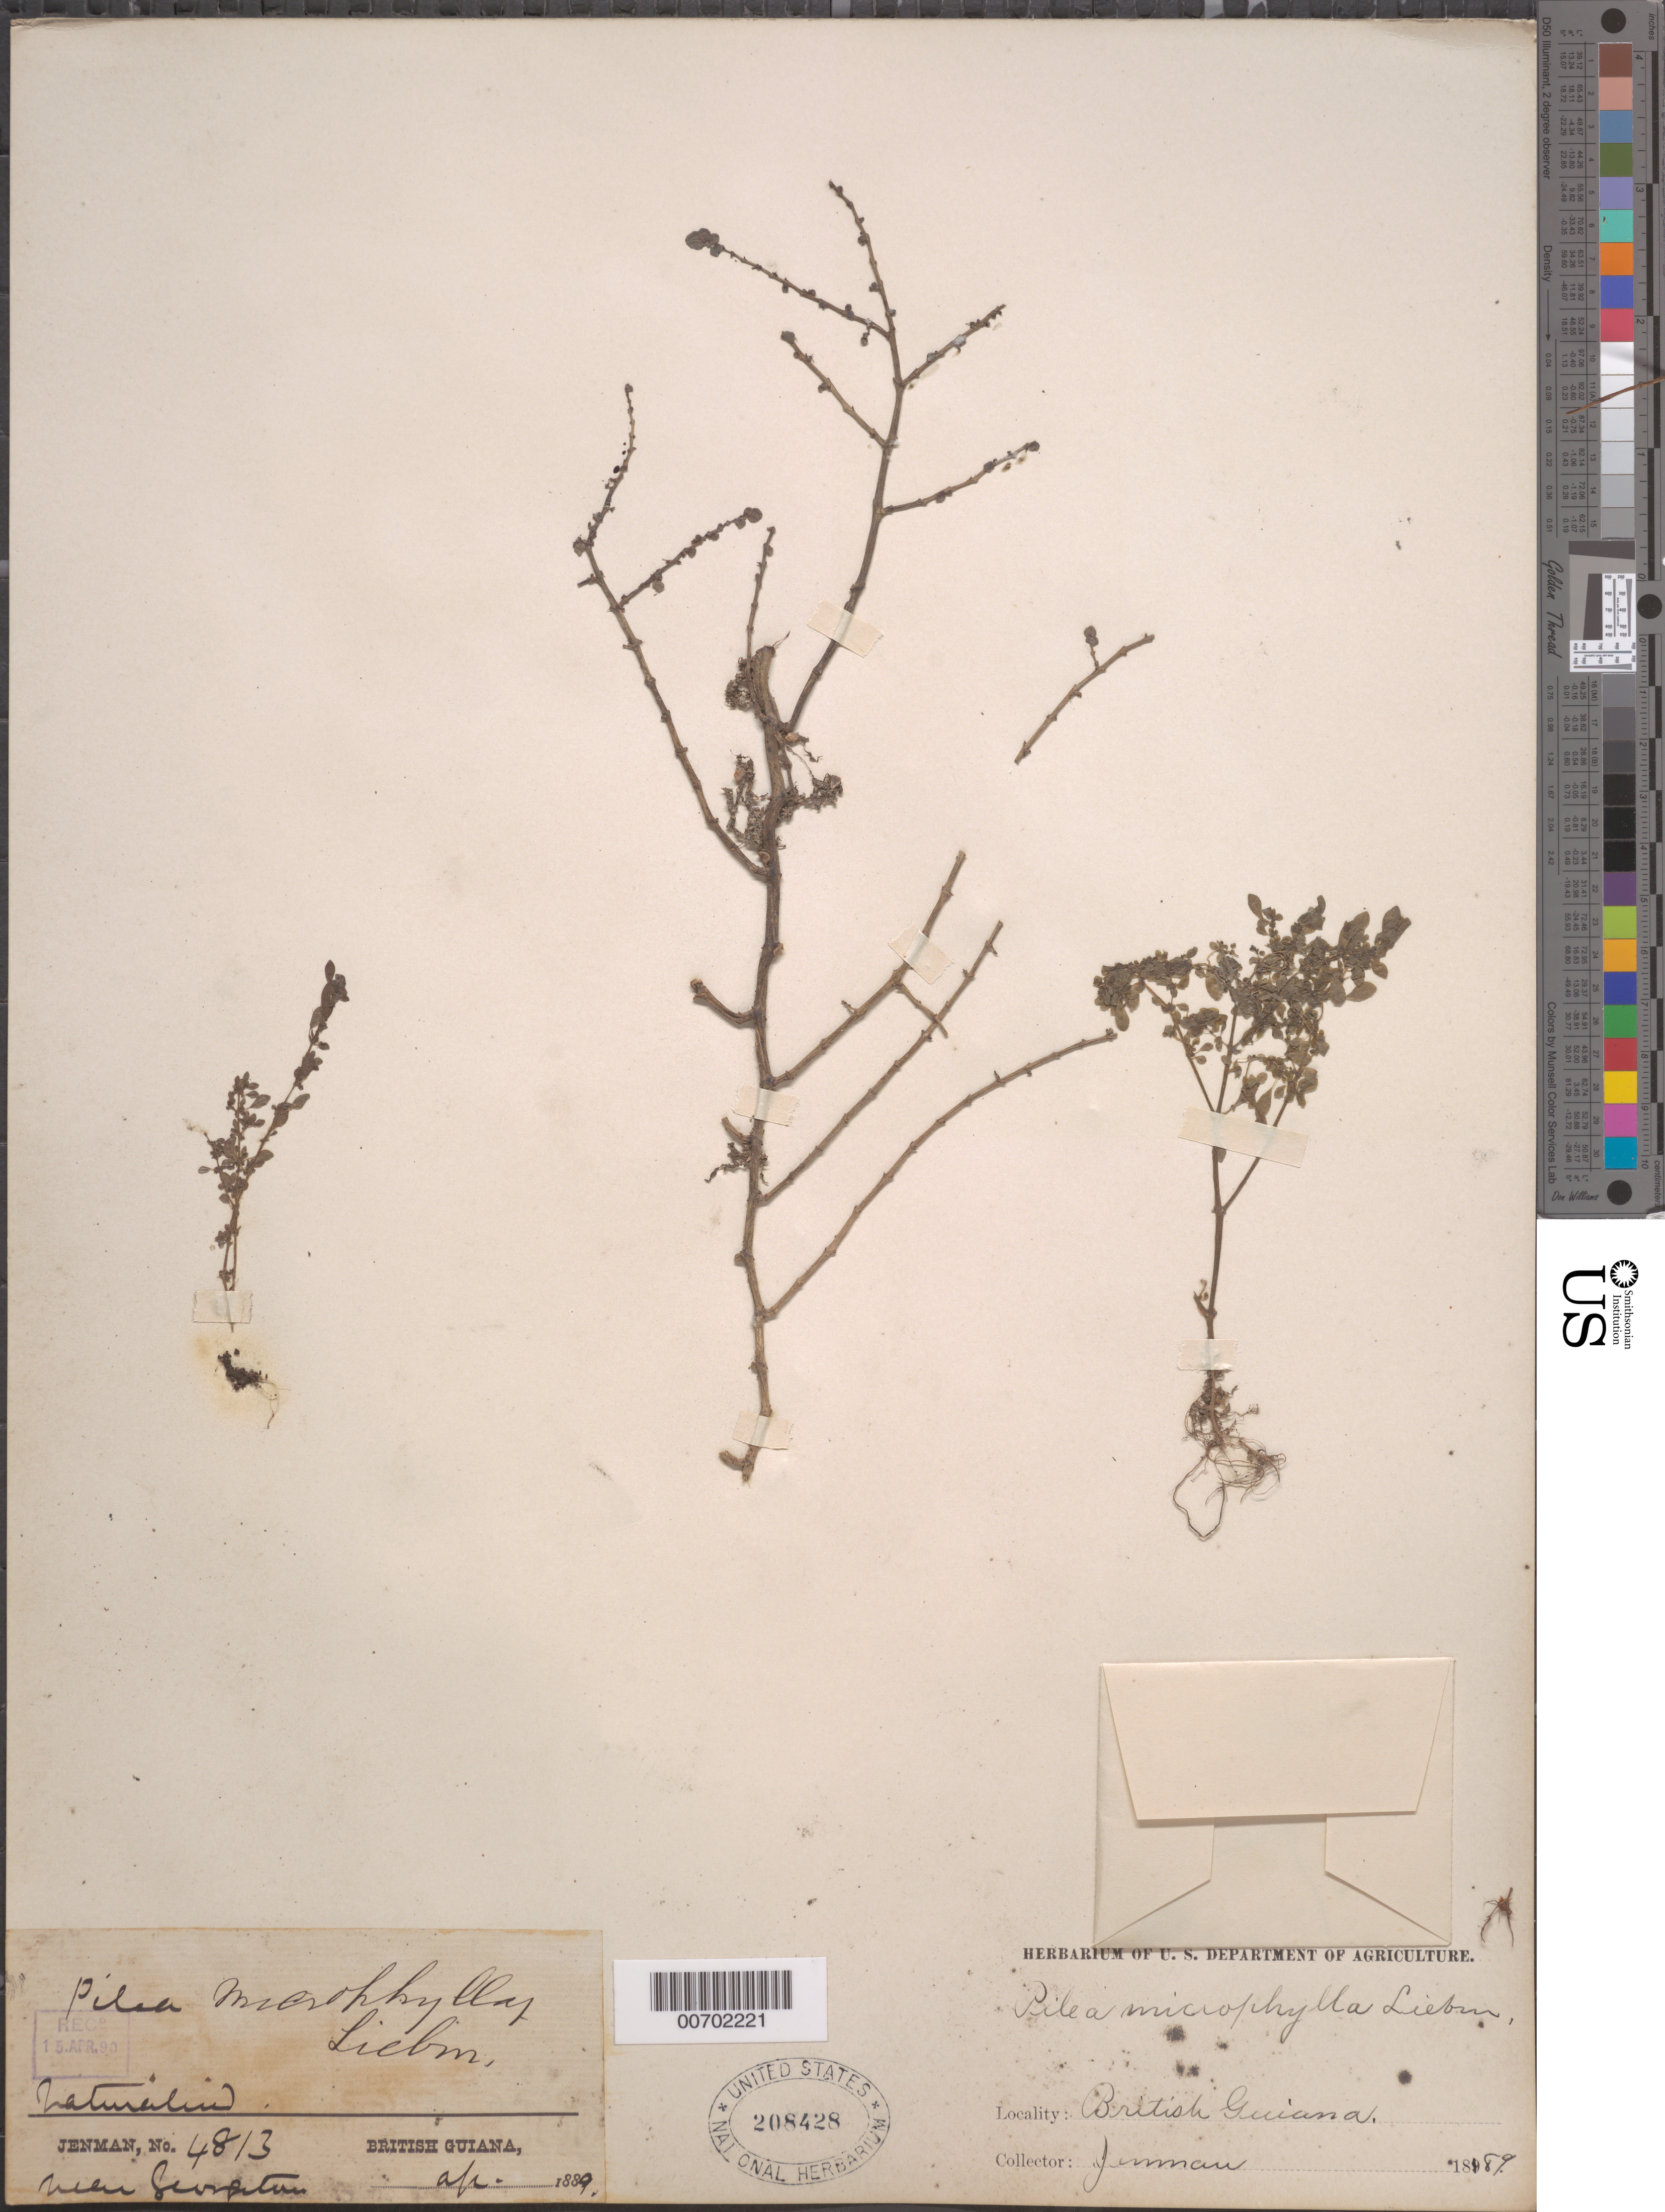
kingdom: Plantae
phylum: Tracheophyta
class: Magnoliopsida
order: Rosales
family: Urticaceae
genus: Pilea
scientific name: Pilea microphylla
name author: (L.) Liebm.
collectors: G. S. Jenman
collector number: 4813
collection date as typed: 1889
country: Guyana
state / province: Demerara-Mahaica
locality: Georgetown, vic.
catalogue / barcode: US 208428